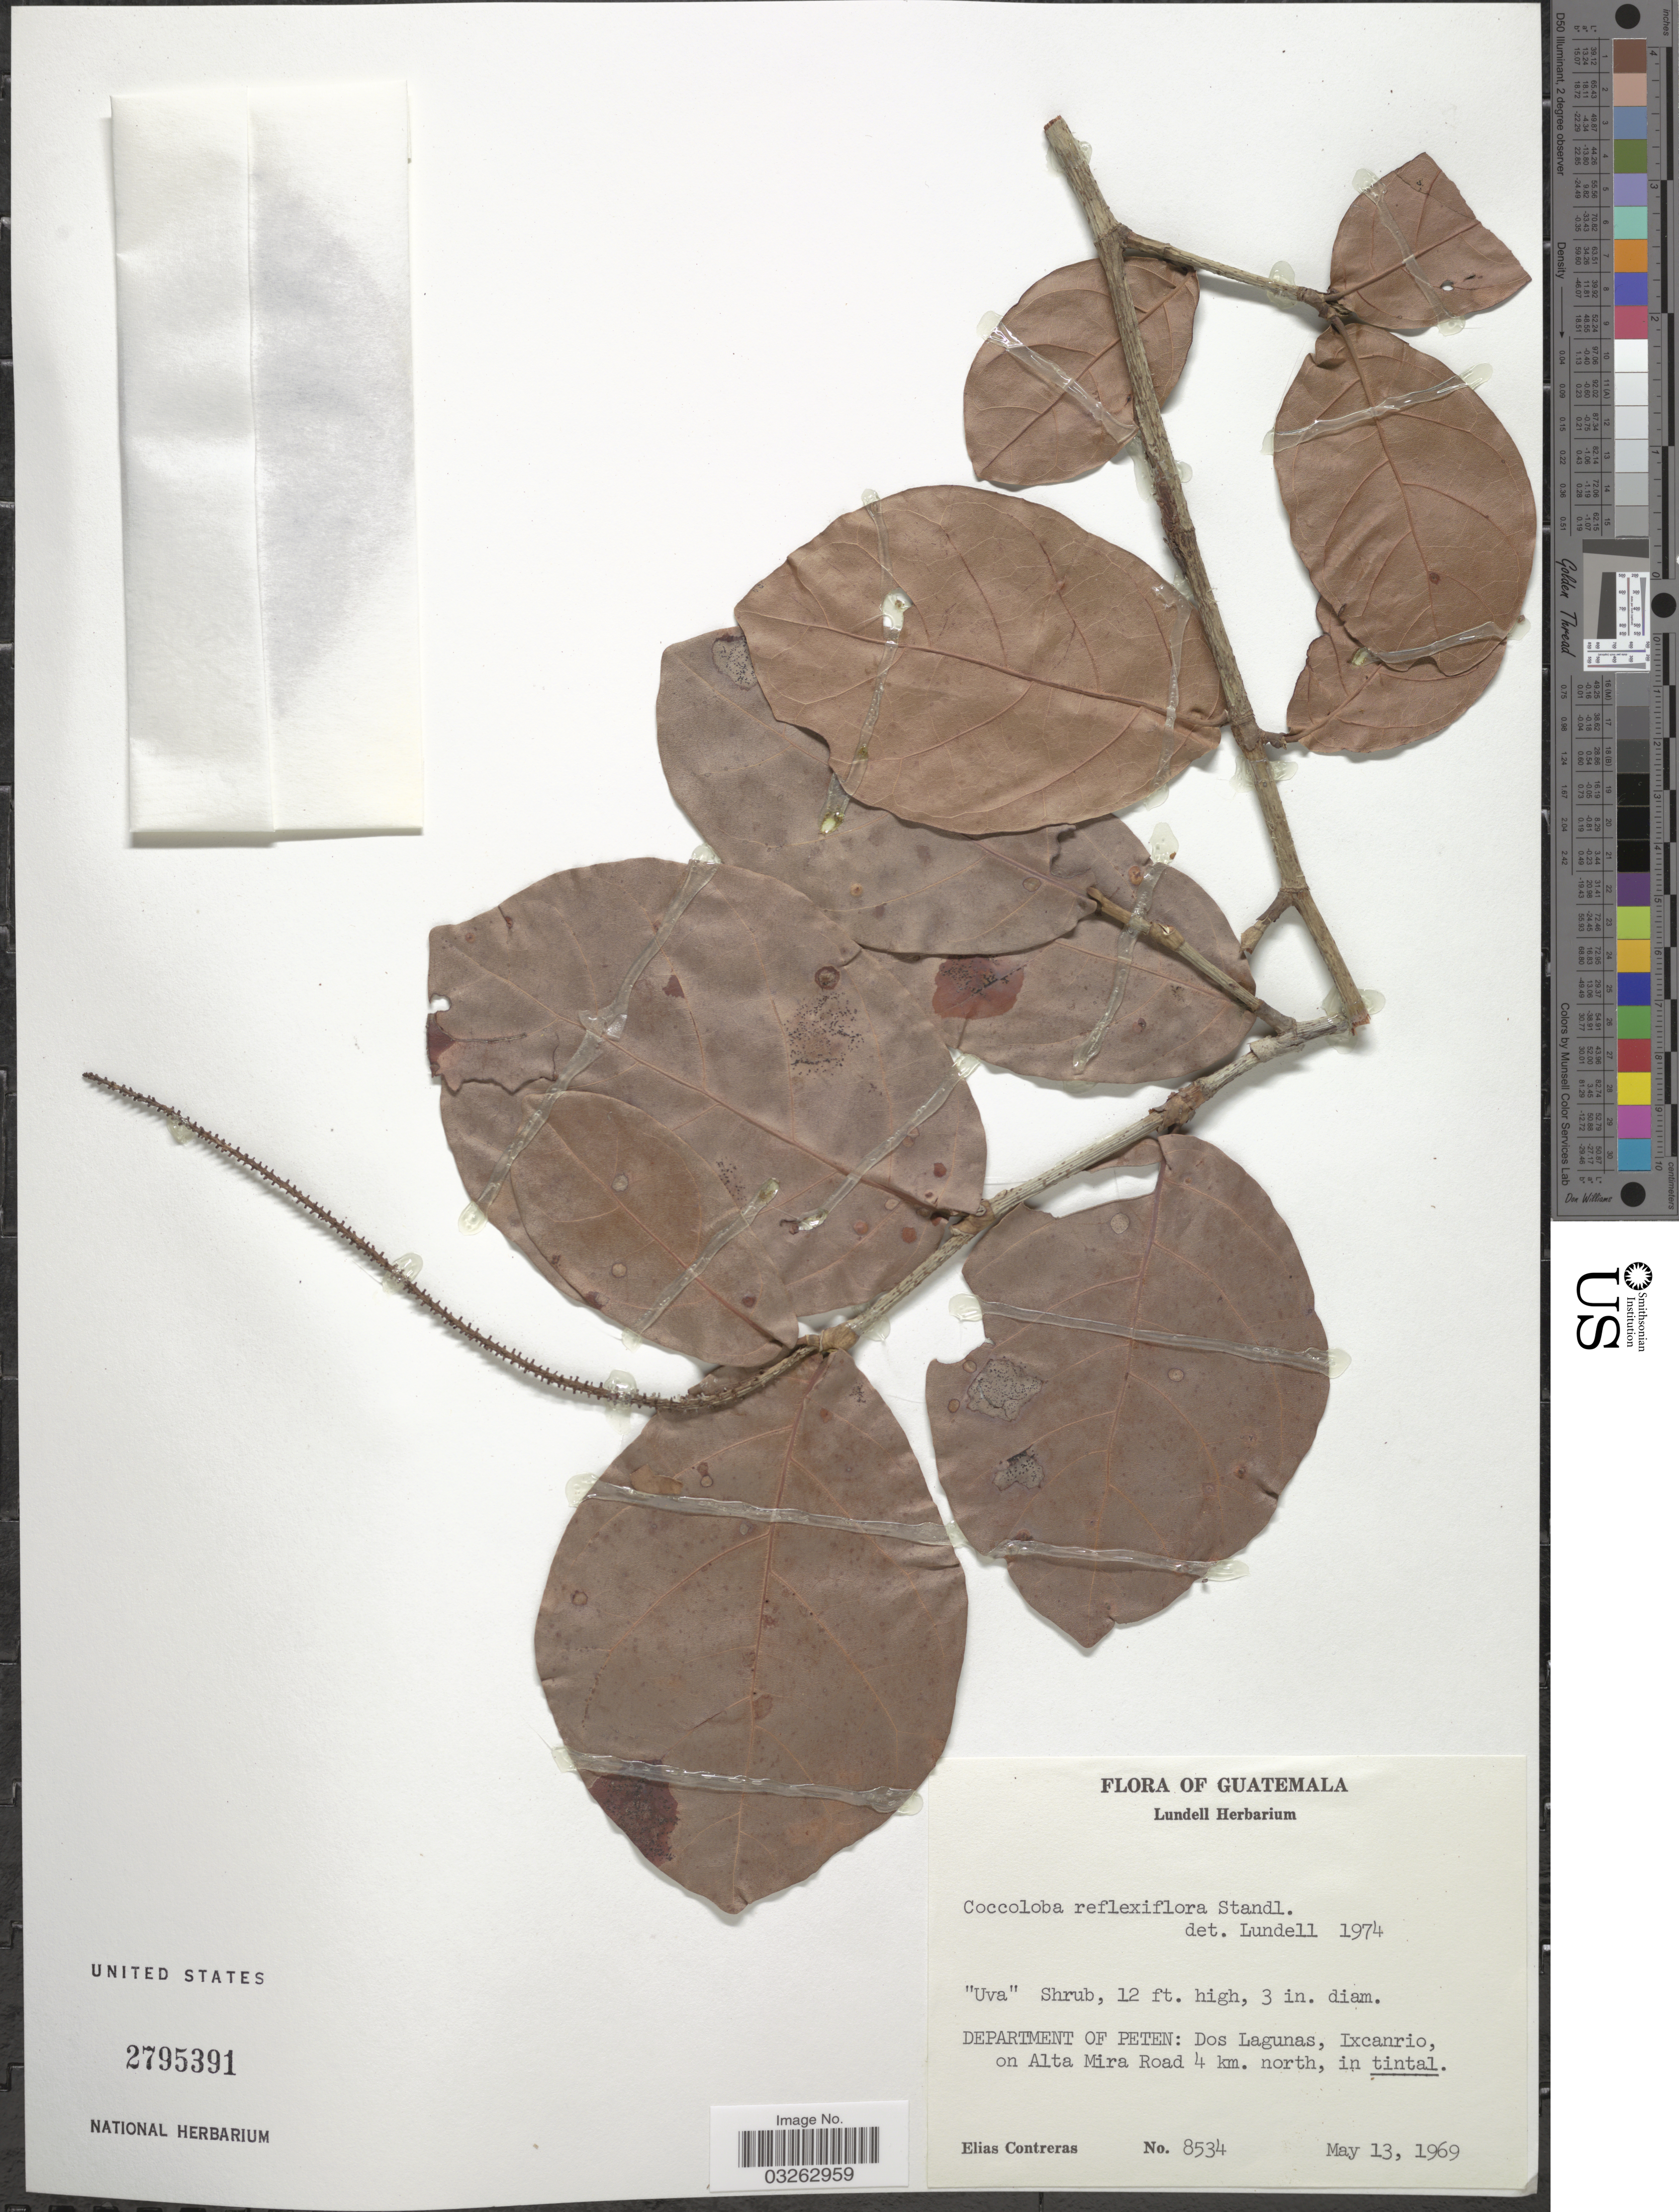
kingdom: Plantae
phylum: Tracheophyta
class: Magnoliopsida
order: Caryophyllales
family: Polygonaceae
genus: Coccoloba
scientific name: Coccoloba reflexiflora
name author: Standl.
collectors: E. Contreras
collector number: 8534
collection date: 1969-05-13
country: Guatemala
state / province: El Petén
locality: Department of Peten: Dos Lagunas, Ixcanrio, on Alta Mira Road 4 km. north.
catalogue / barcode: US 2795391